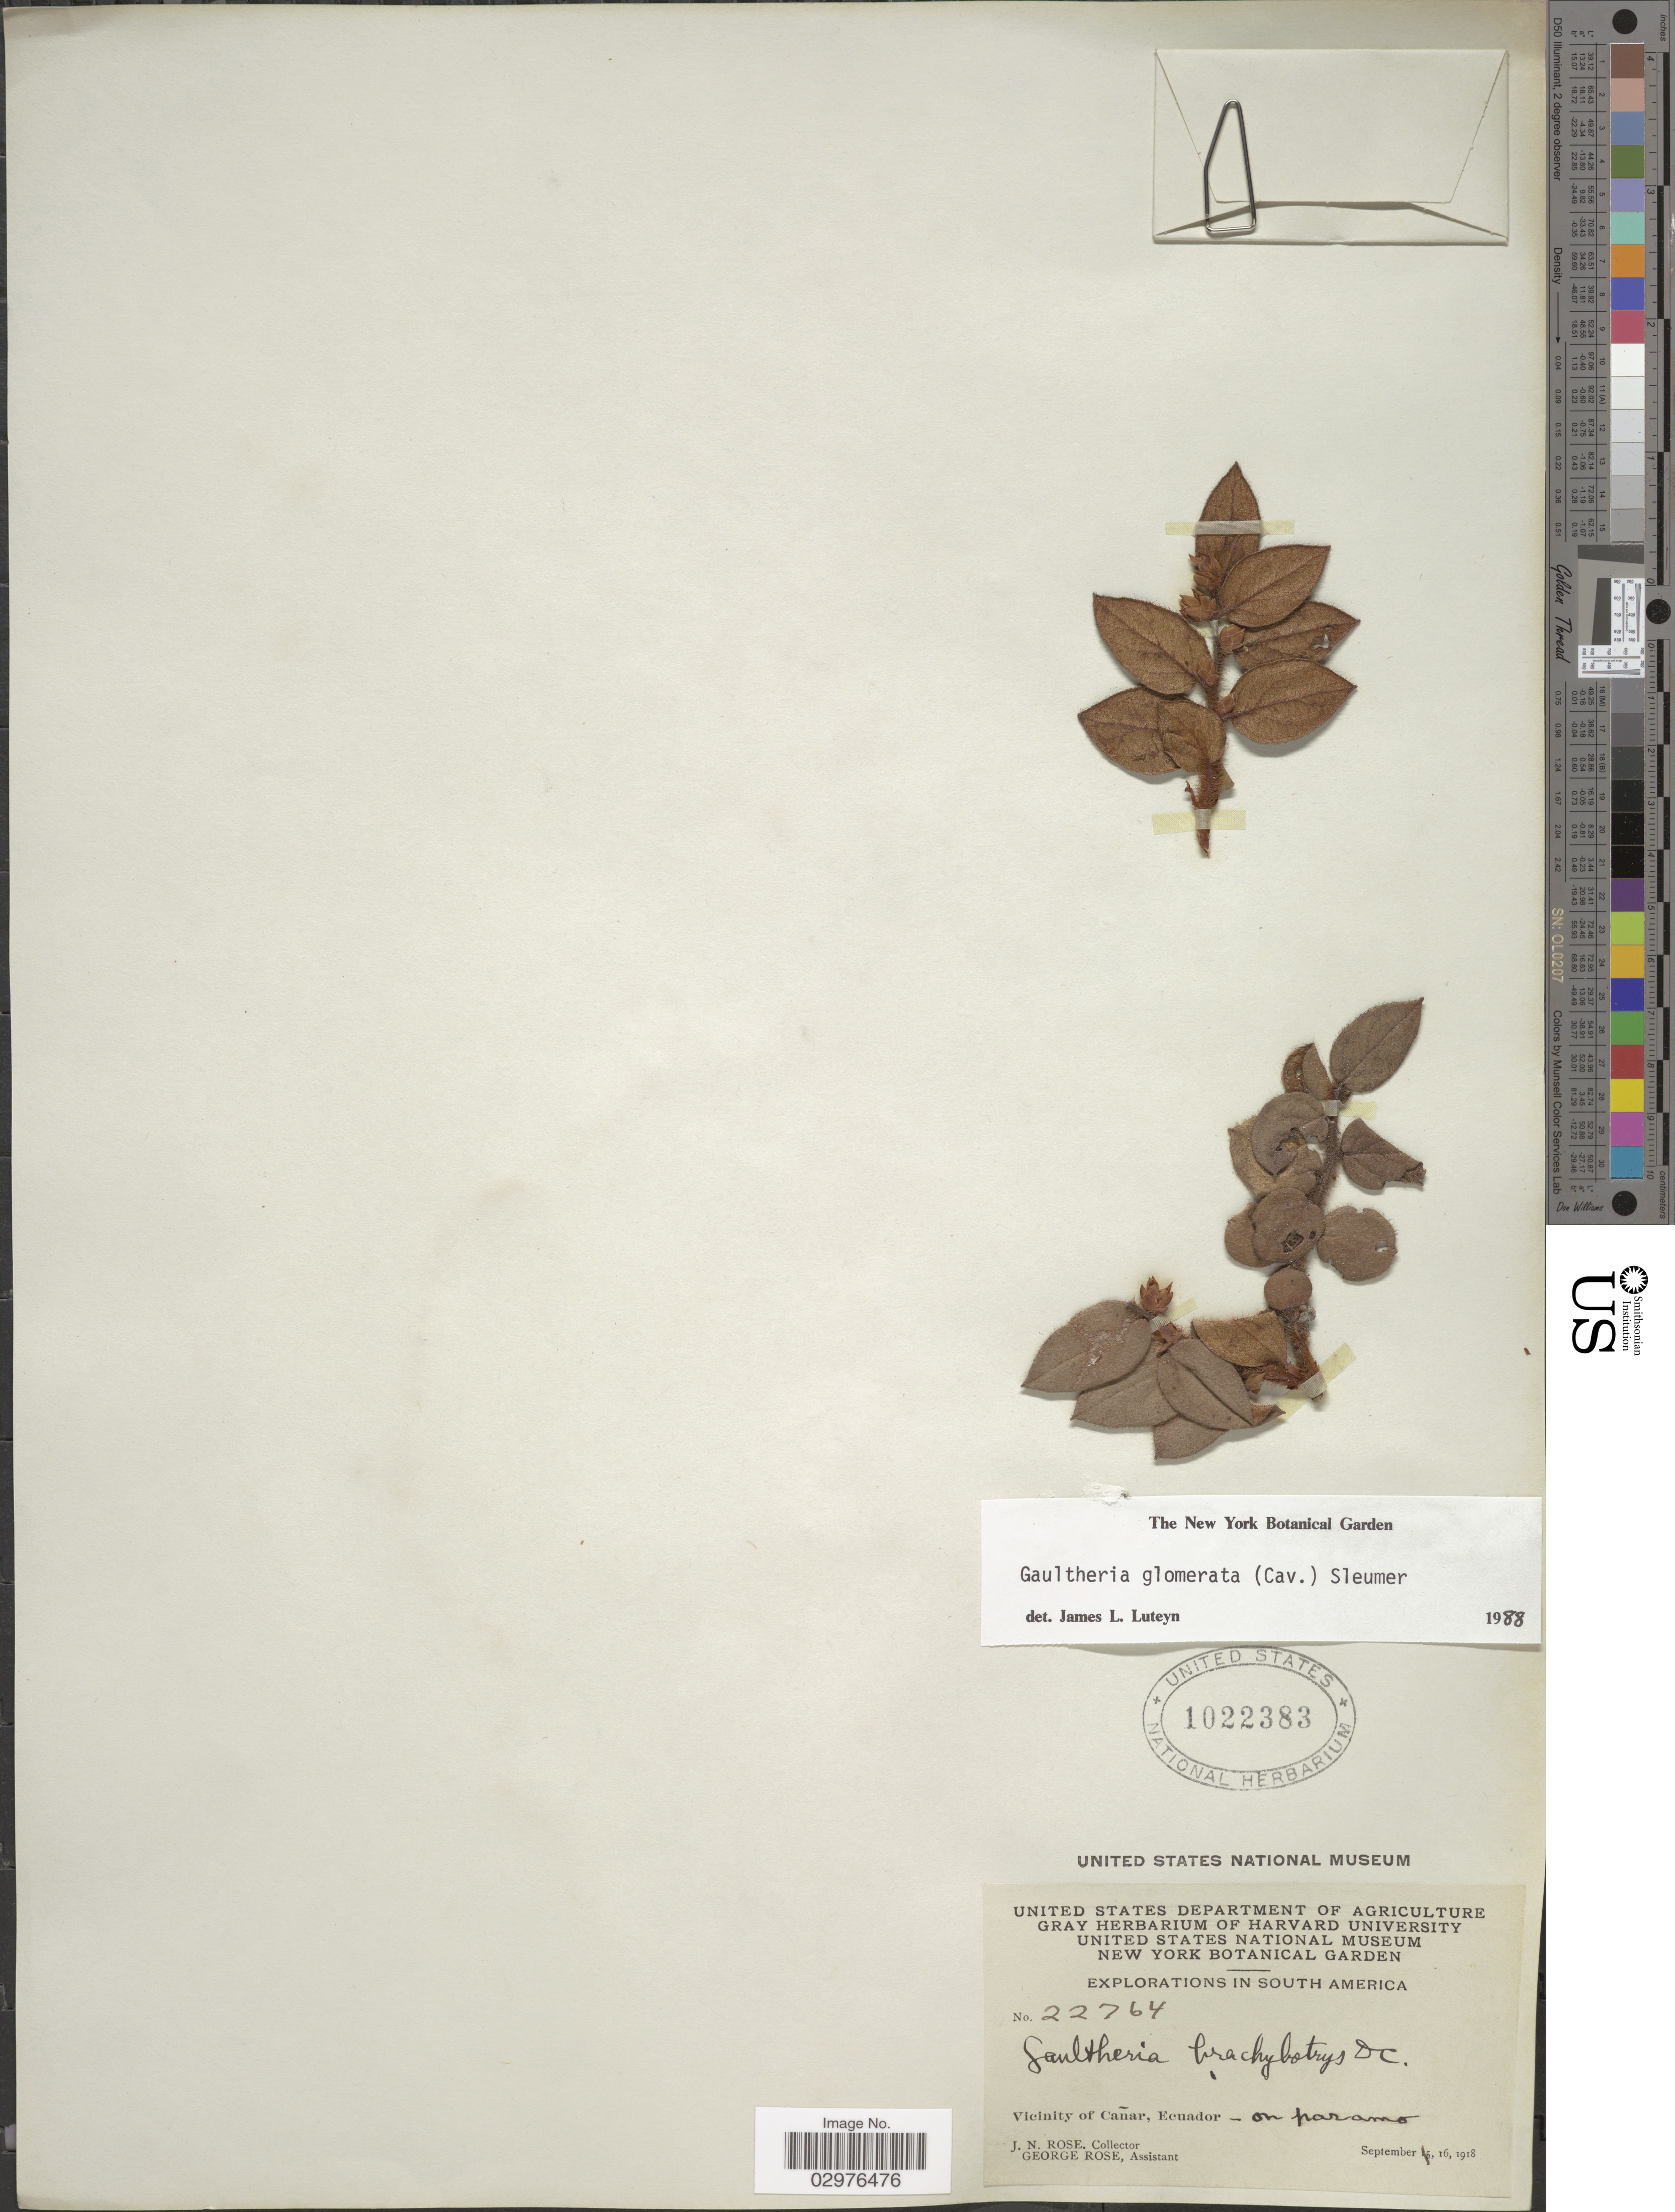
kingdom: Plantae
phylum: Tracheophyta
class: Magnoliopsida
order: Ericales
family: Ericaceae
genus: Gaultheria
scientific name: Gaultheria glomerata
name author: (Cav.) Sleumer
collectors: J. N. Rose & G. Rose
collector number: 22764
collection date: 1918-09-16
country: Ecuador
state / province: Cañar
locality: Vicinity of Cañar.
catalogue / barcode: US 1022383